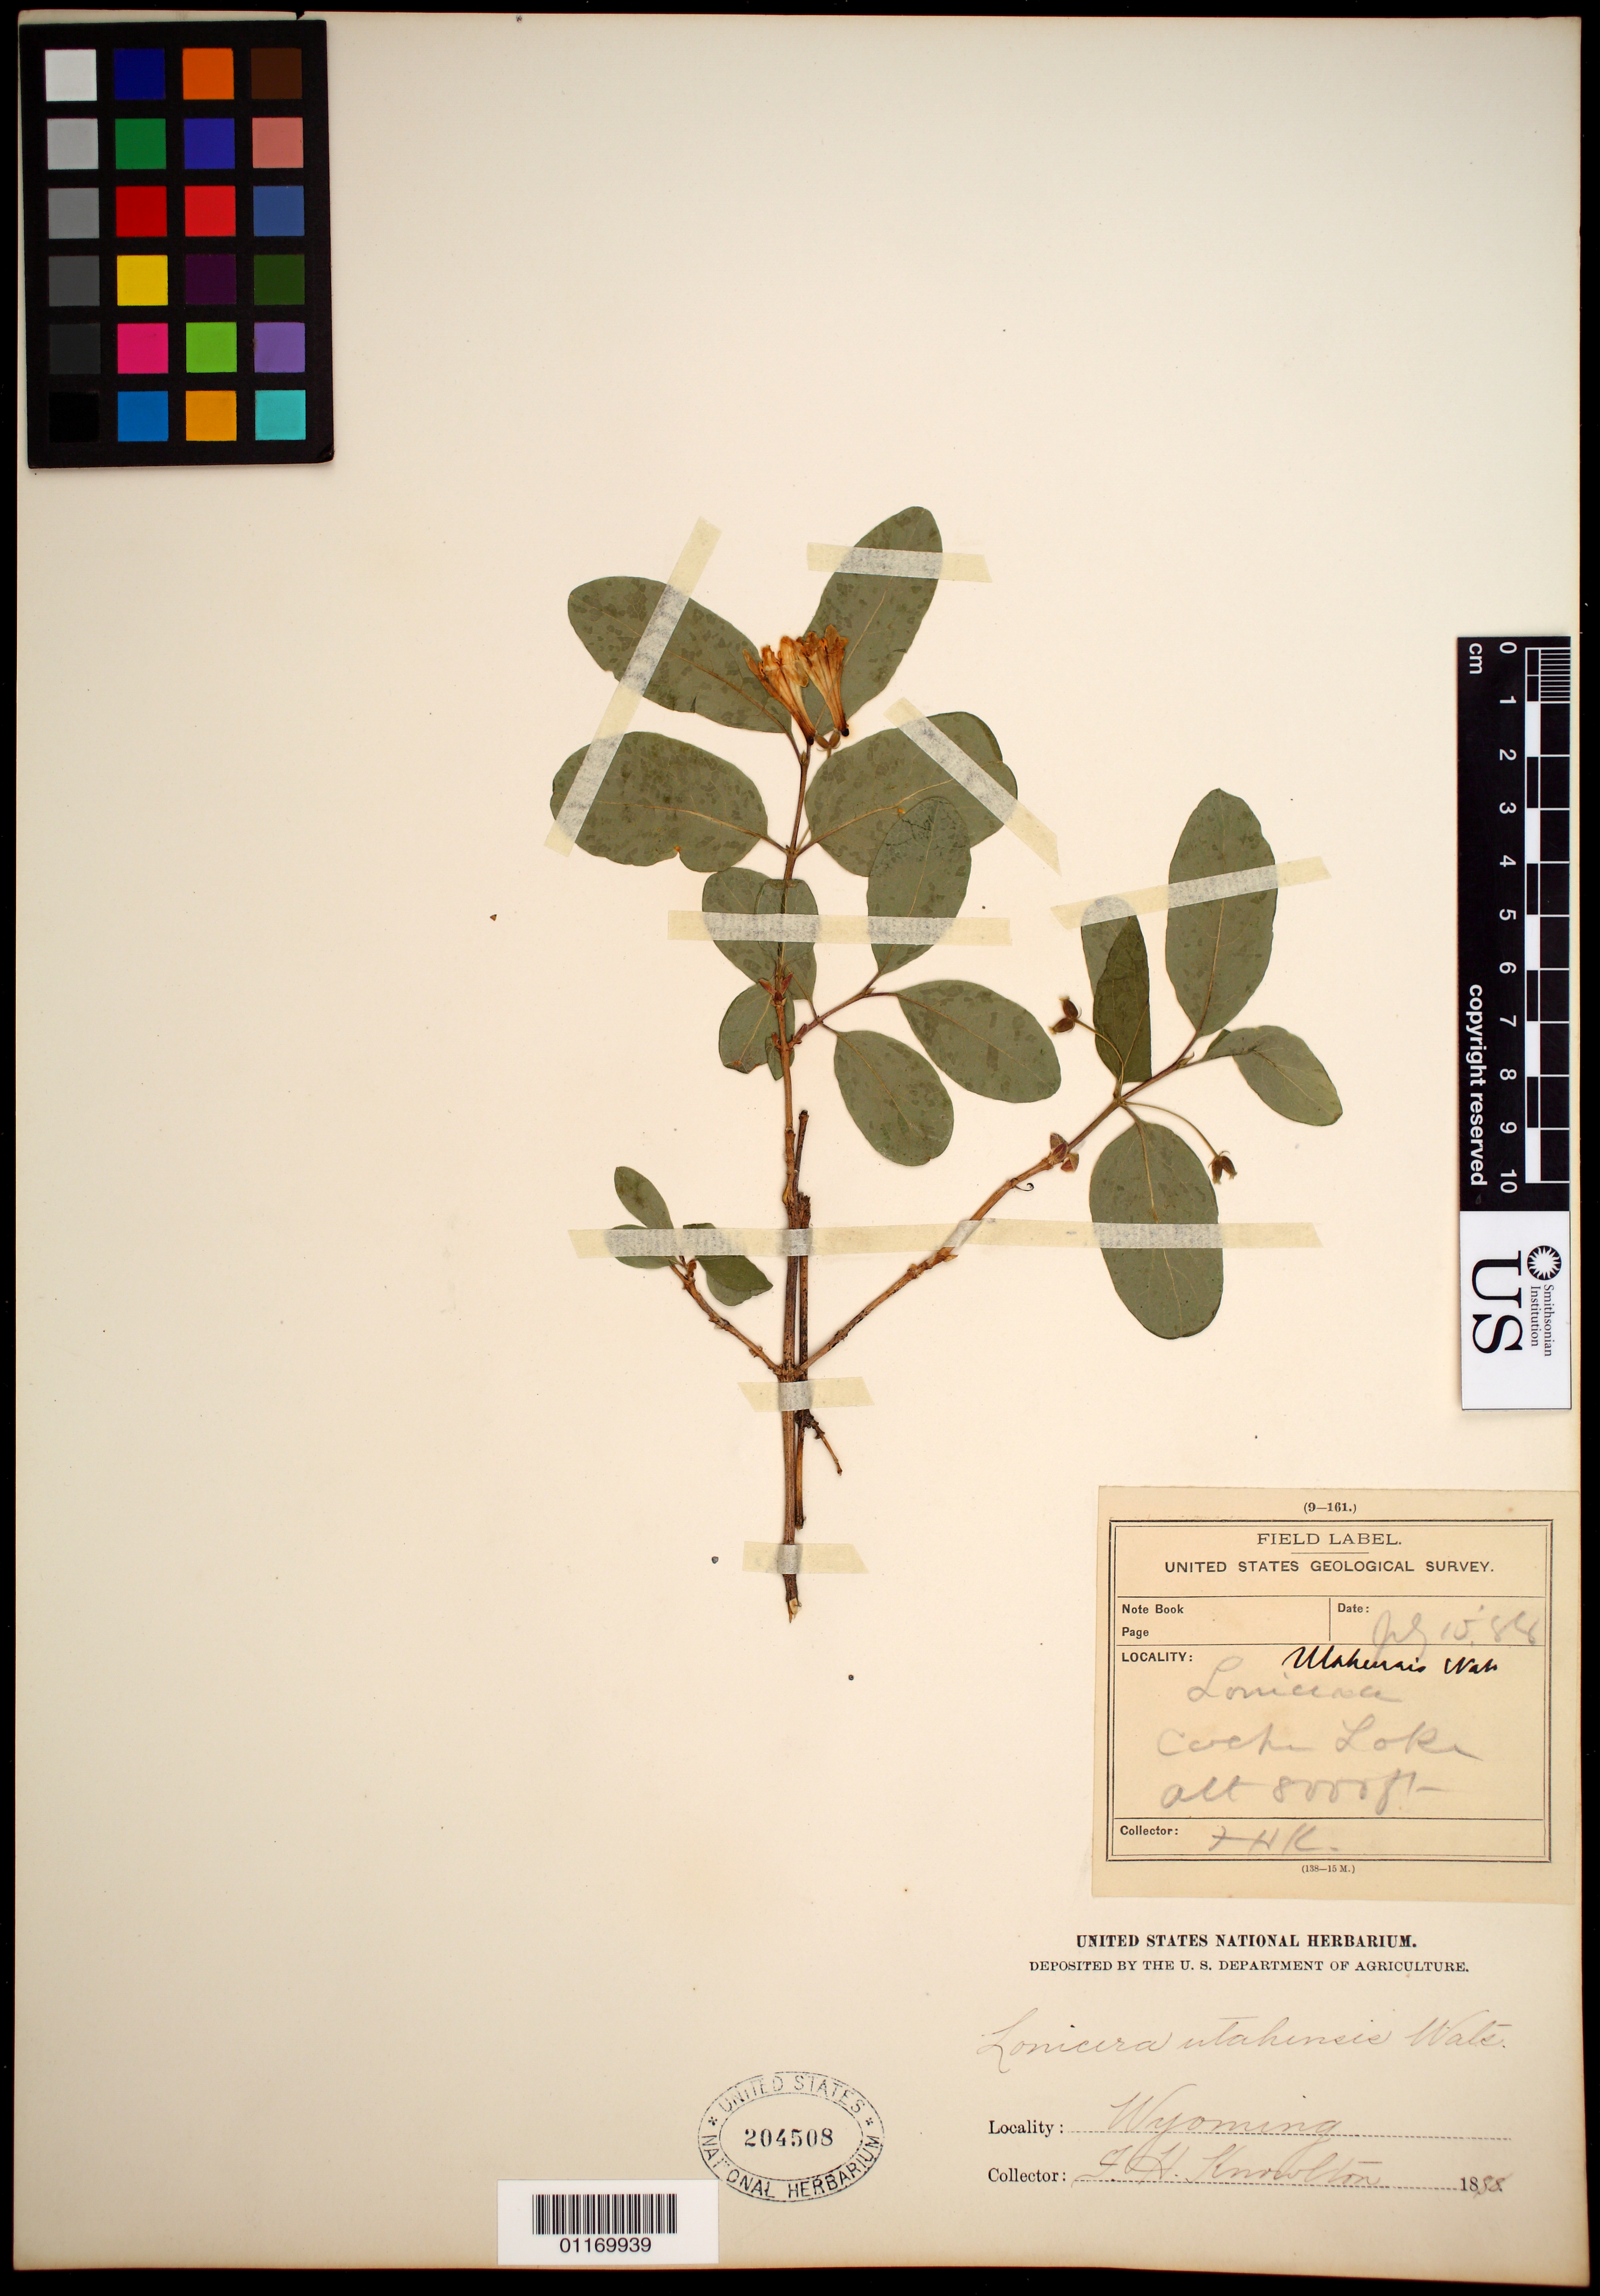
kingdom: Plantae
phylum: Tracheophyta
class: Magnoliopsida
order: Dipsacales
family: Caprifoliaceae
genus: Lonicera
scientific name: Lonicera utahensis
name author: S. Watson in C. King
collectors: F. H. Knowlton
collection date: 1888-07-15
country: United States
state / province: Wyoming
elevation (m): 2438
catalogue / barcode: US 204508